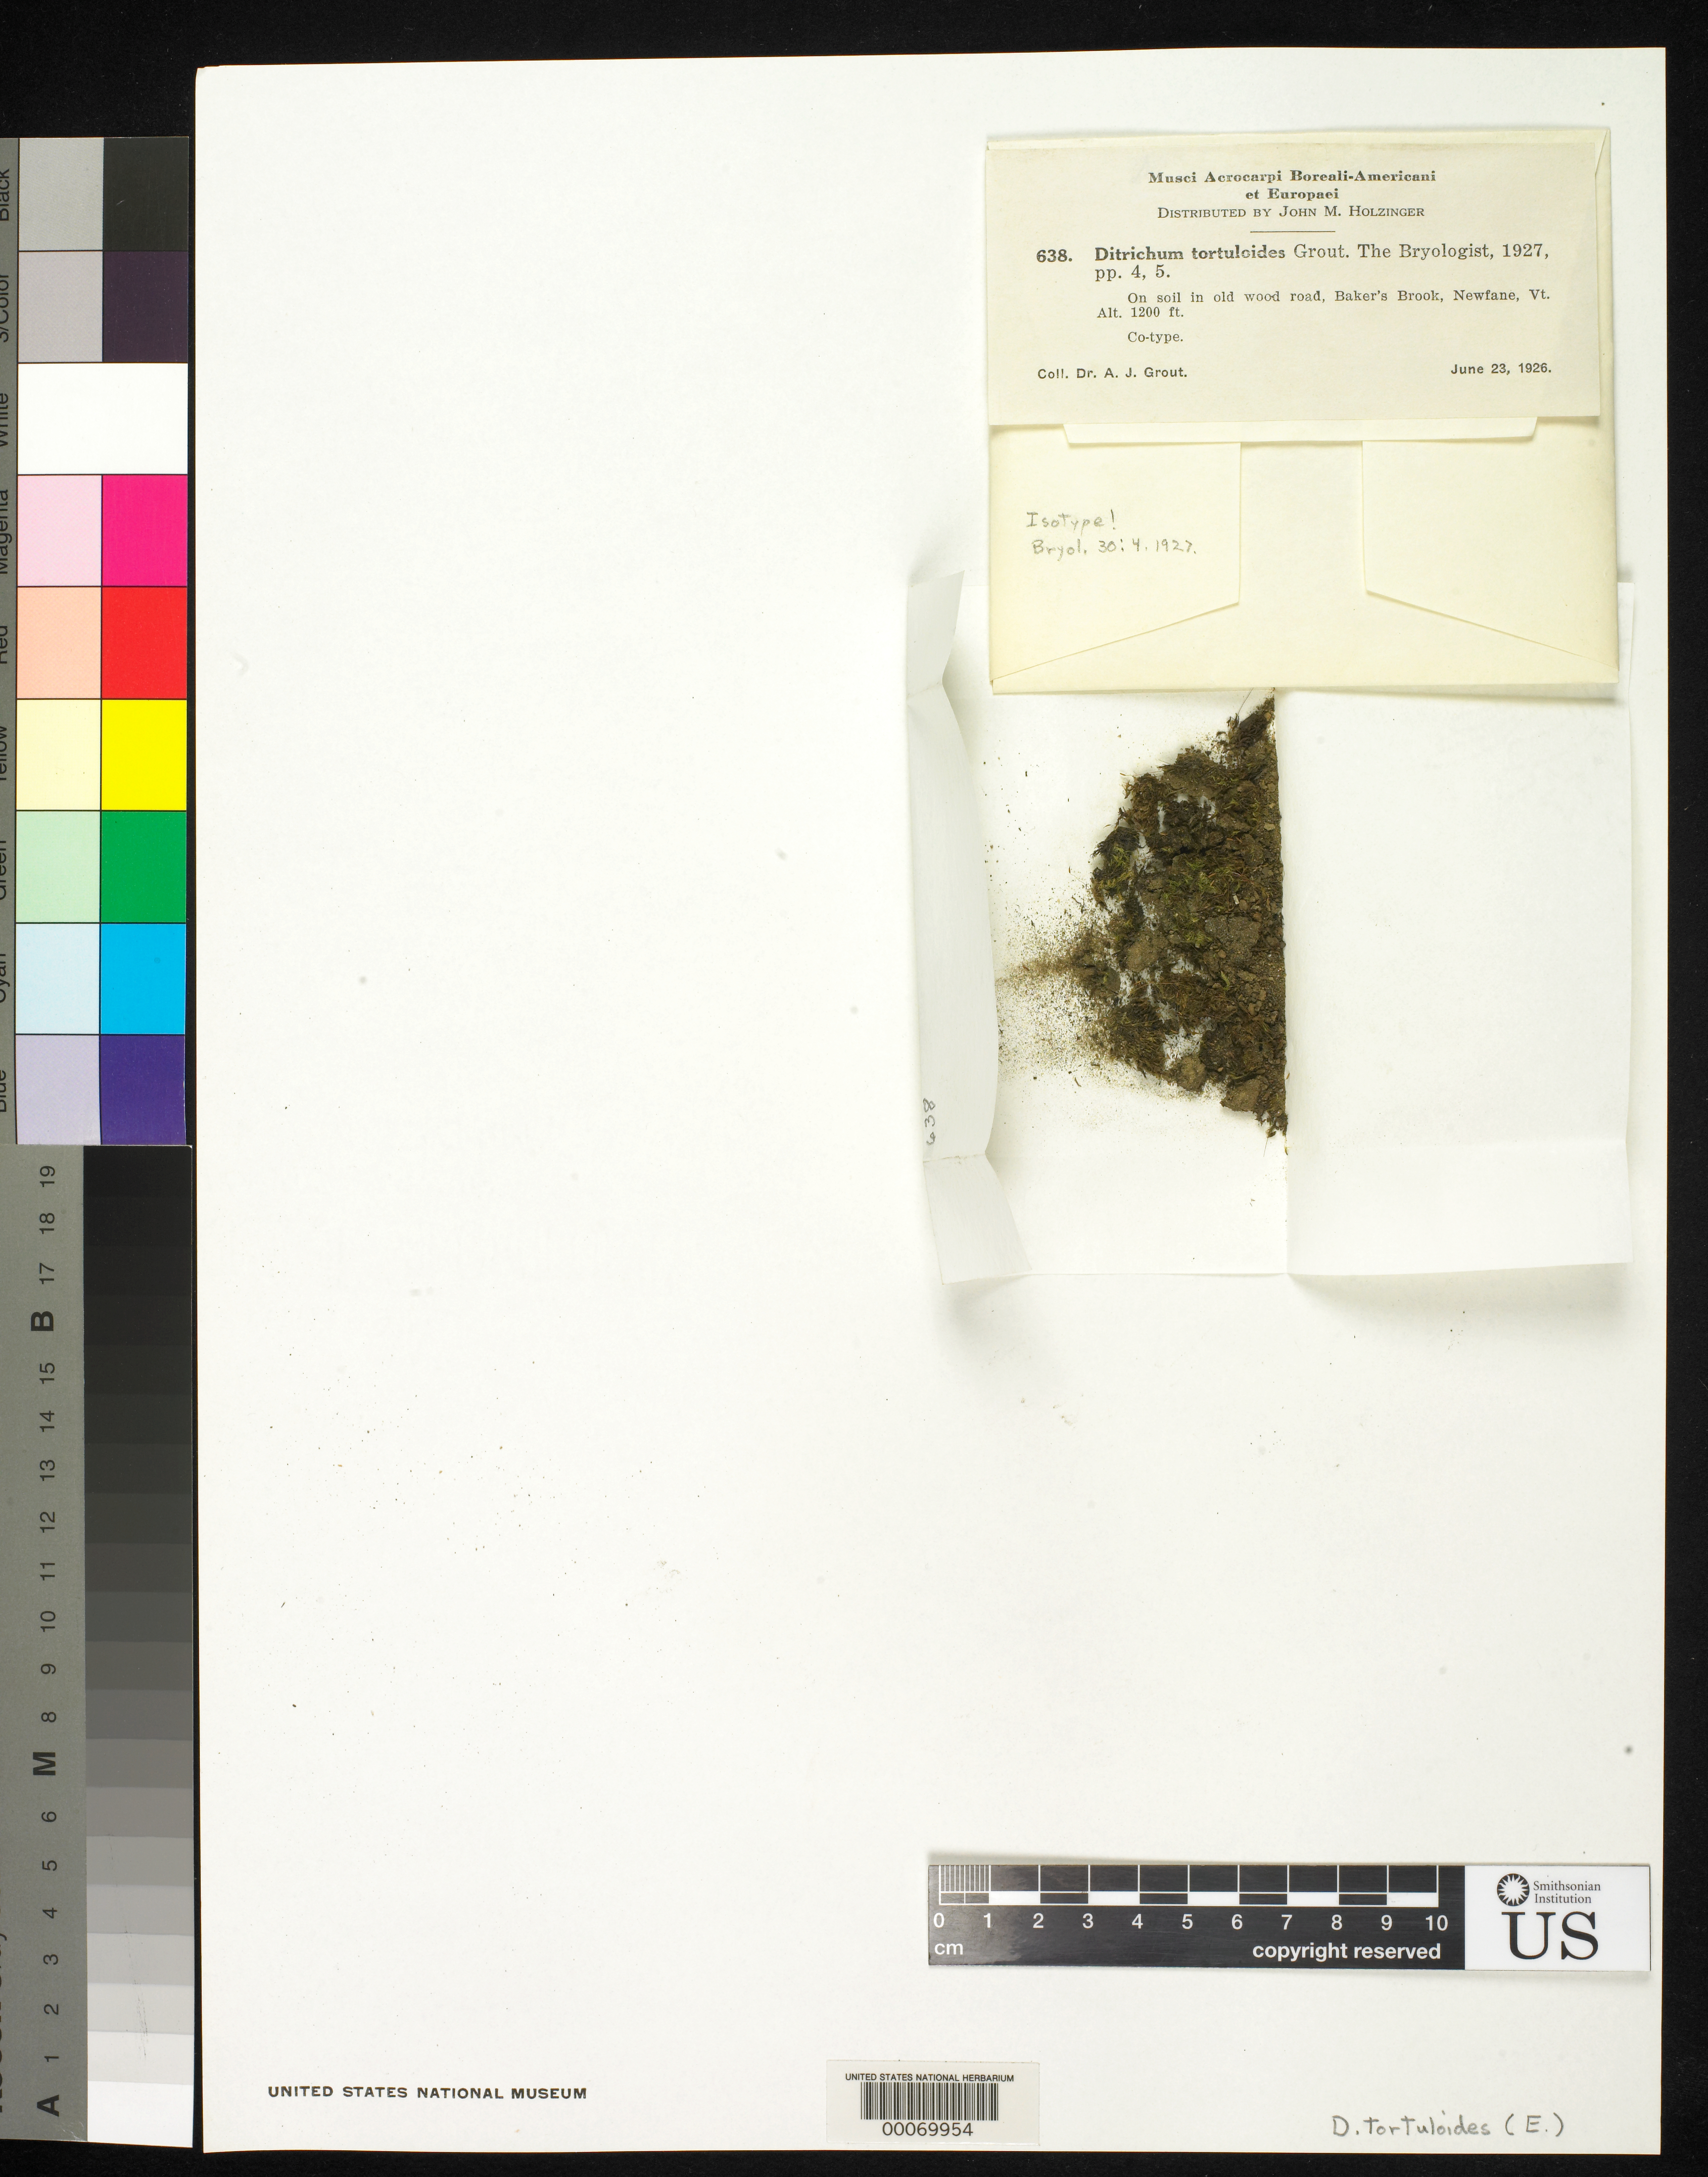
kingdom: Plantae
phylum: Bryophyta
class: Bryopsida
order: Dicranales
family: Ditrichaceae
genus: Ditrichum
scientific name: Ditrichum tortuloides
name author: Grout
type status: Isotype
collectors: A. J. Grout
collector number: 638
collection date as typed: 23 Jun 1926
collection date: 1926-06-23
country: United States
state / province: Vermont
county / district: Windham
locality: Bakers Brook, Newfane.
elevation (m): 366